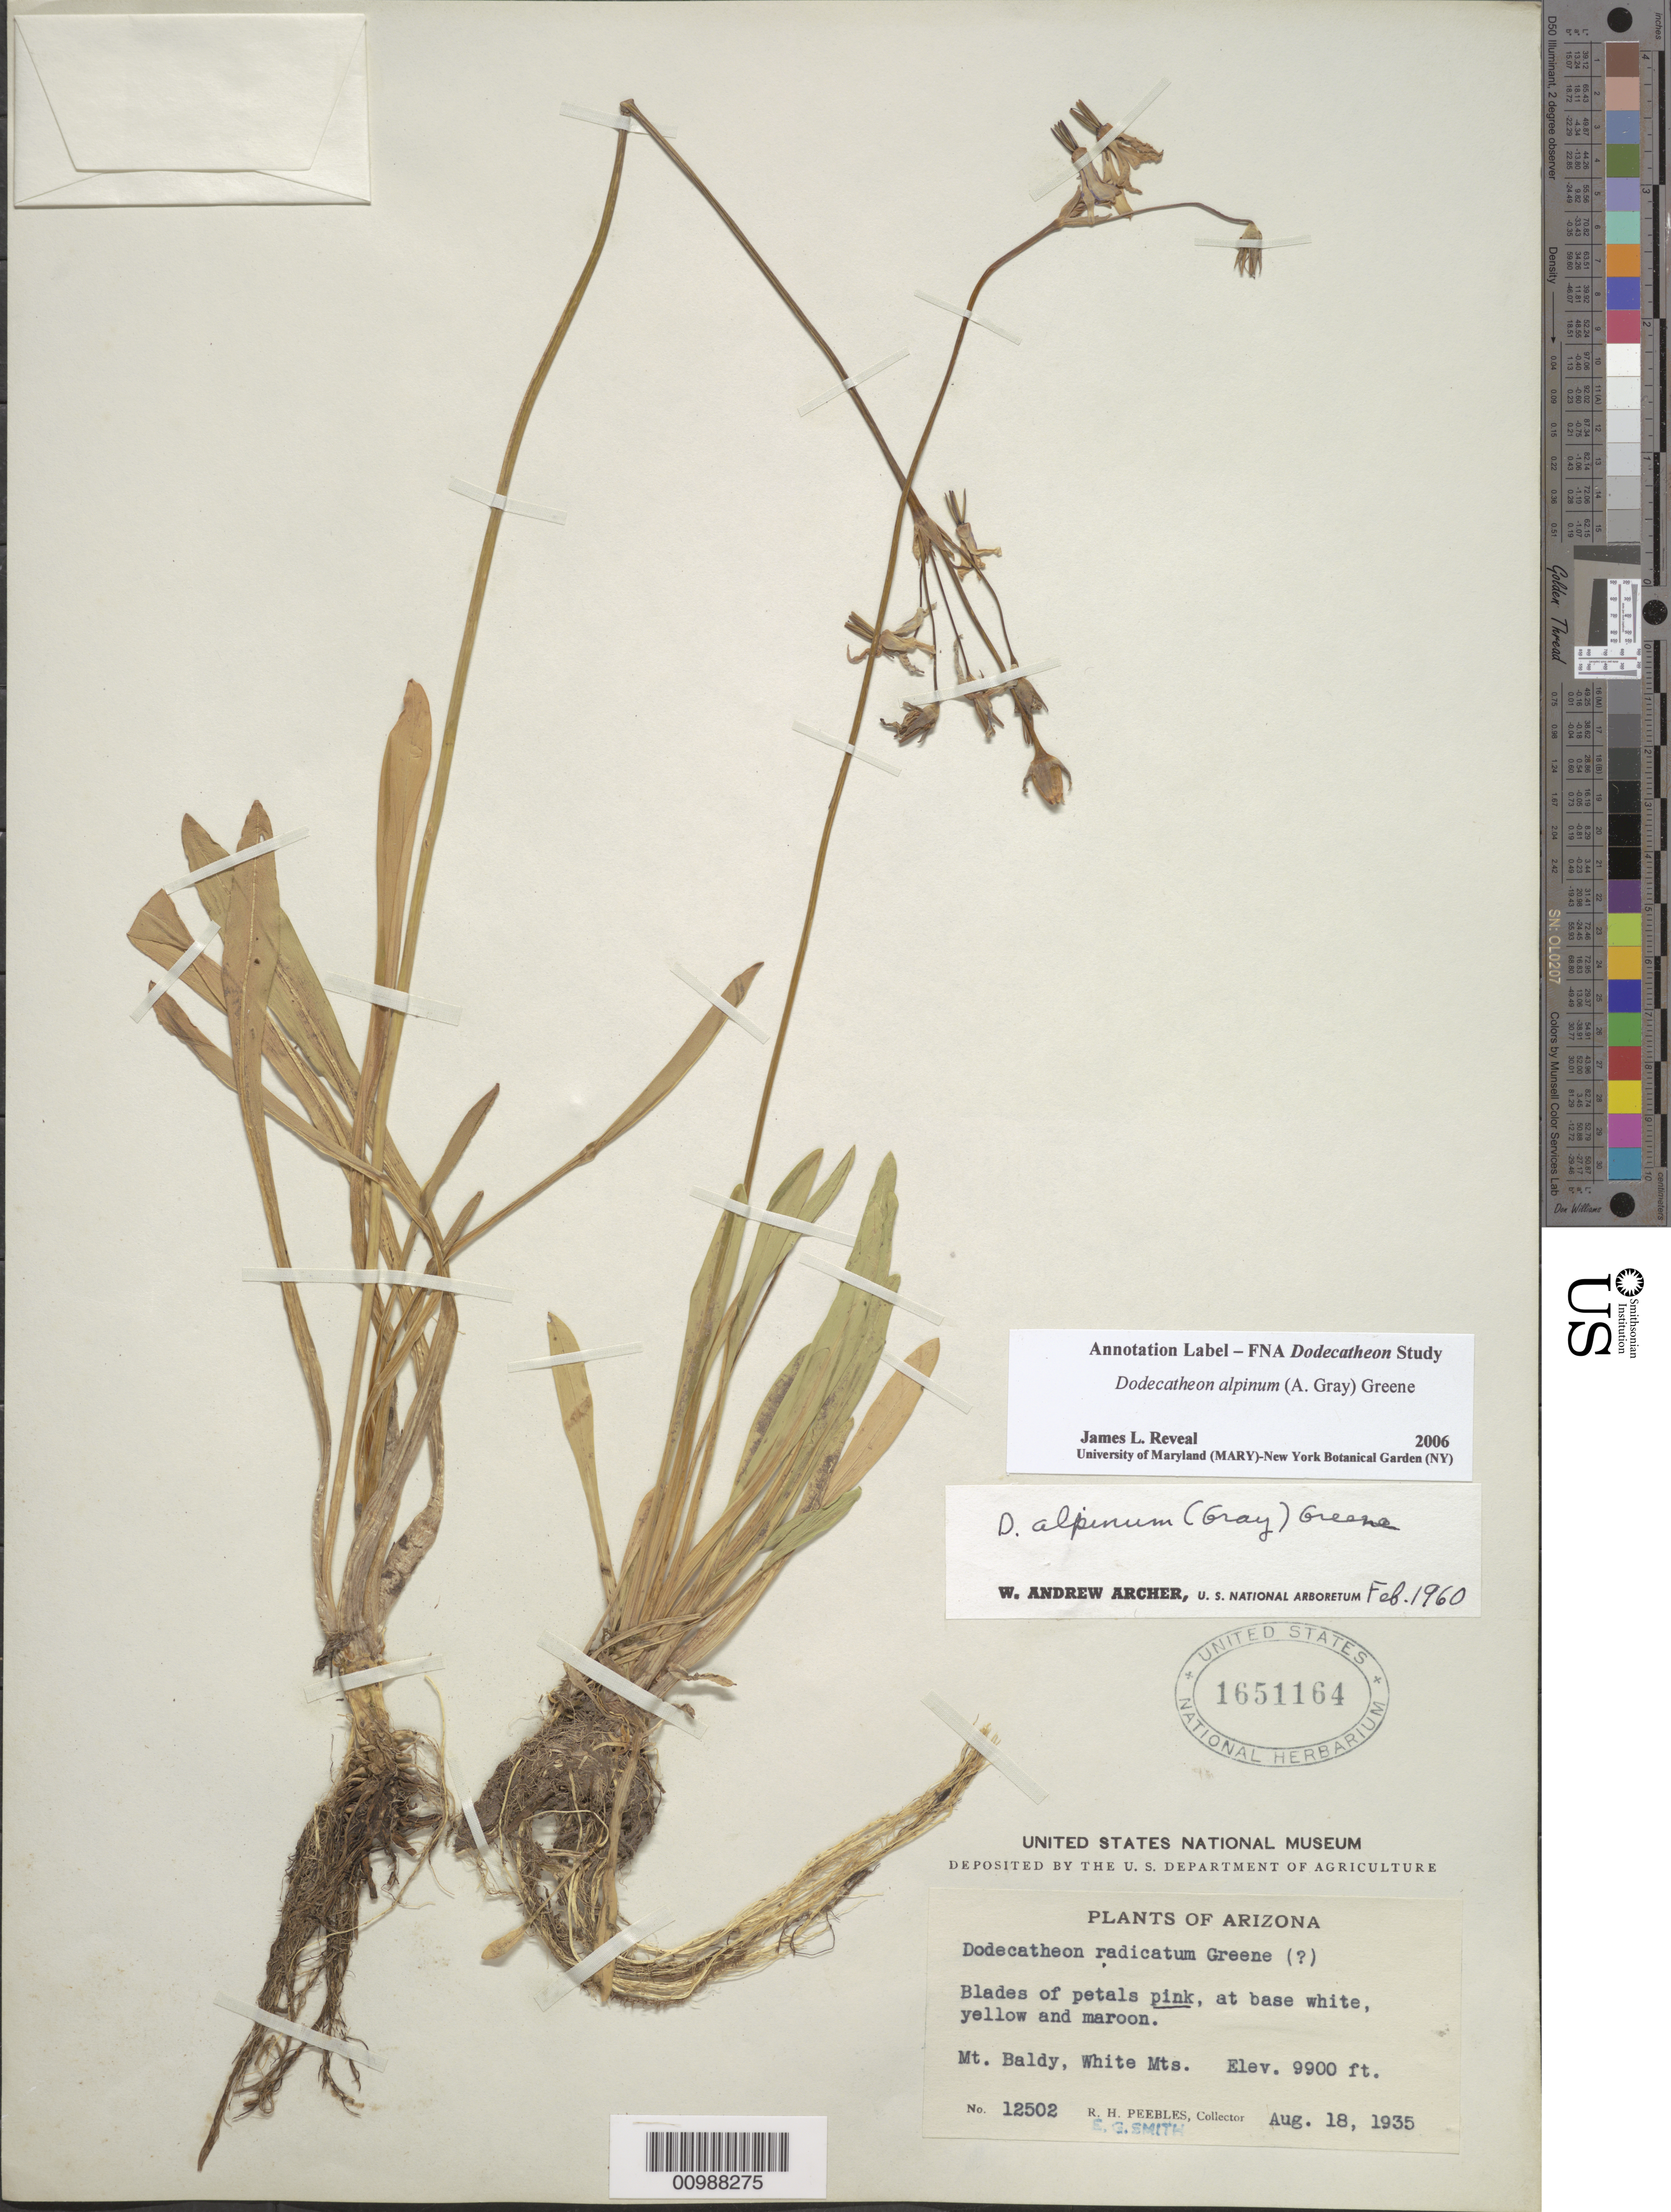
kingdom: Plantae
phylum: Tracheophyta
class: Magnoliopsida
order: Ericales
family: Primulaceae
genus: Dodecatheon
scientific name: Dodecatheon alpinum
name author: (A. Gray) Greene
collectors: R. H. Peebles & E. G. Smith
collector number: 12502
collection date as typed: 18 Aug 1935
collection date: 1935-08-18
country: United States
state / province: Arizona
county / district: Apache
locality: Mount Baldy, White Mountains.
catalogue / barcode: US 1651164